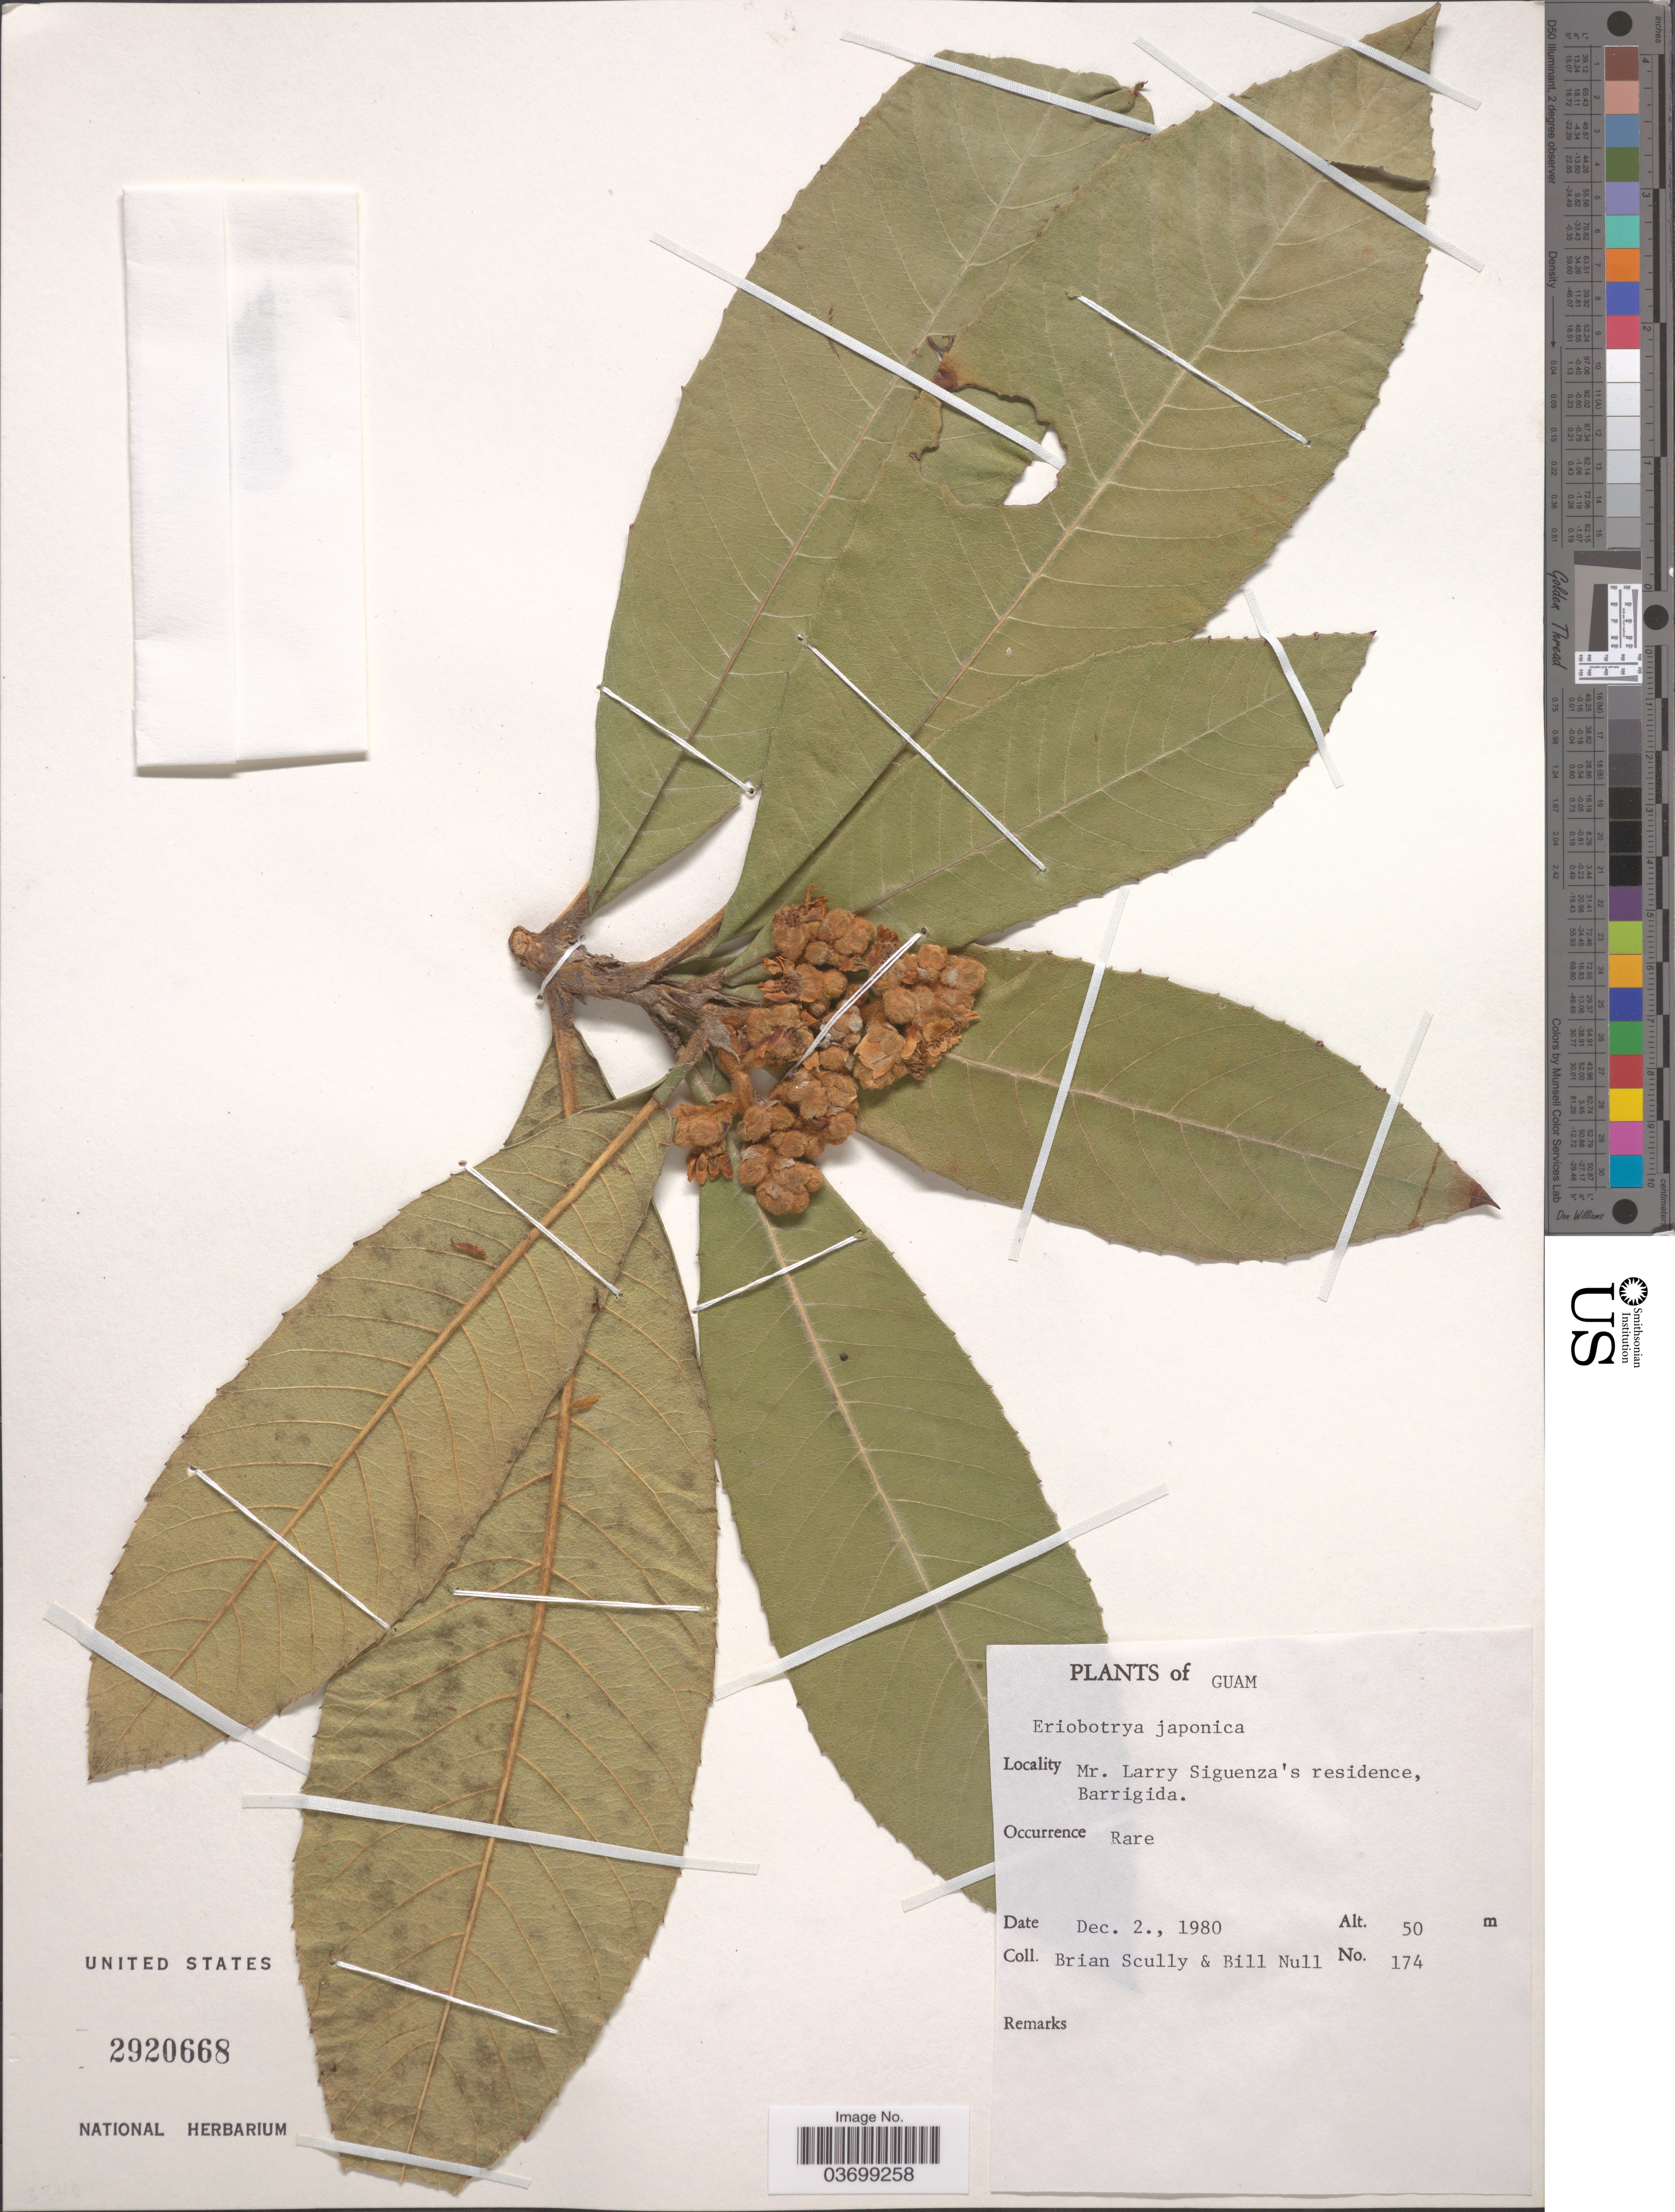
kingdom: Plantae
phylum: Tracheophyta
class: Magnoliopsida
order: Rosales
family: Rosaceae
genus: Rhaphiolepis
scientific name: Rhaphiolepis bibas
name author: (Lour.) Galasso & Banfi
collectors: B. Scully & B. Null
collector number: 174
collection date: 1980-12-02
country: Guam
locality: Mr. Larry Siguenza's residence, Barrigida.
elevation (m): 50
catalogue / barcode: US 2920668